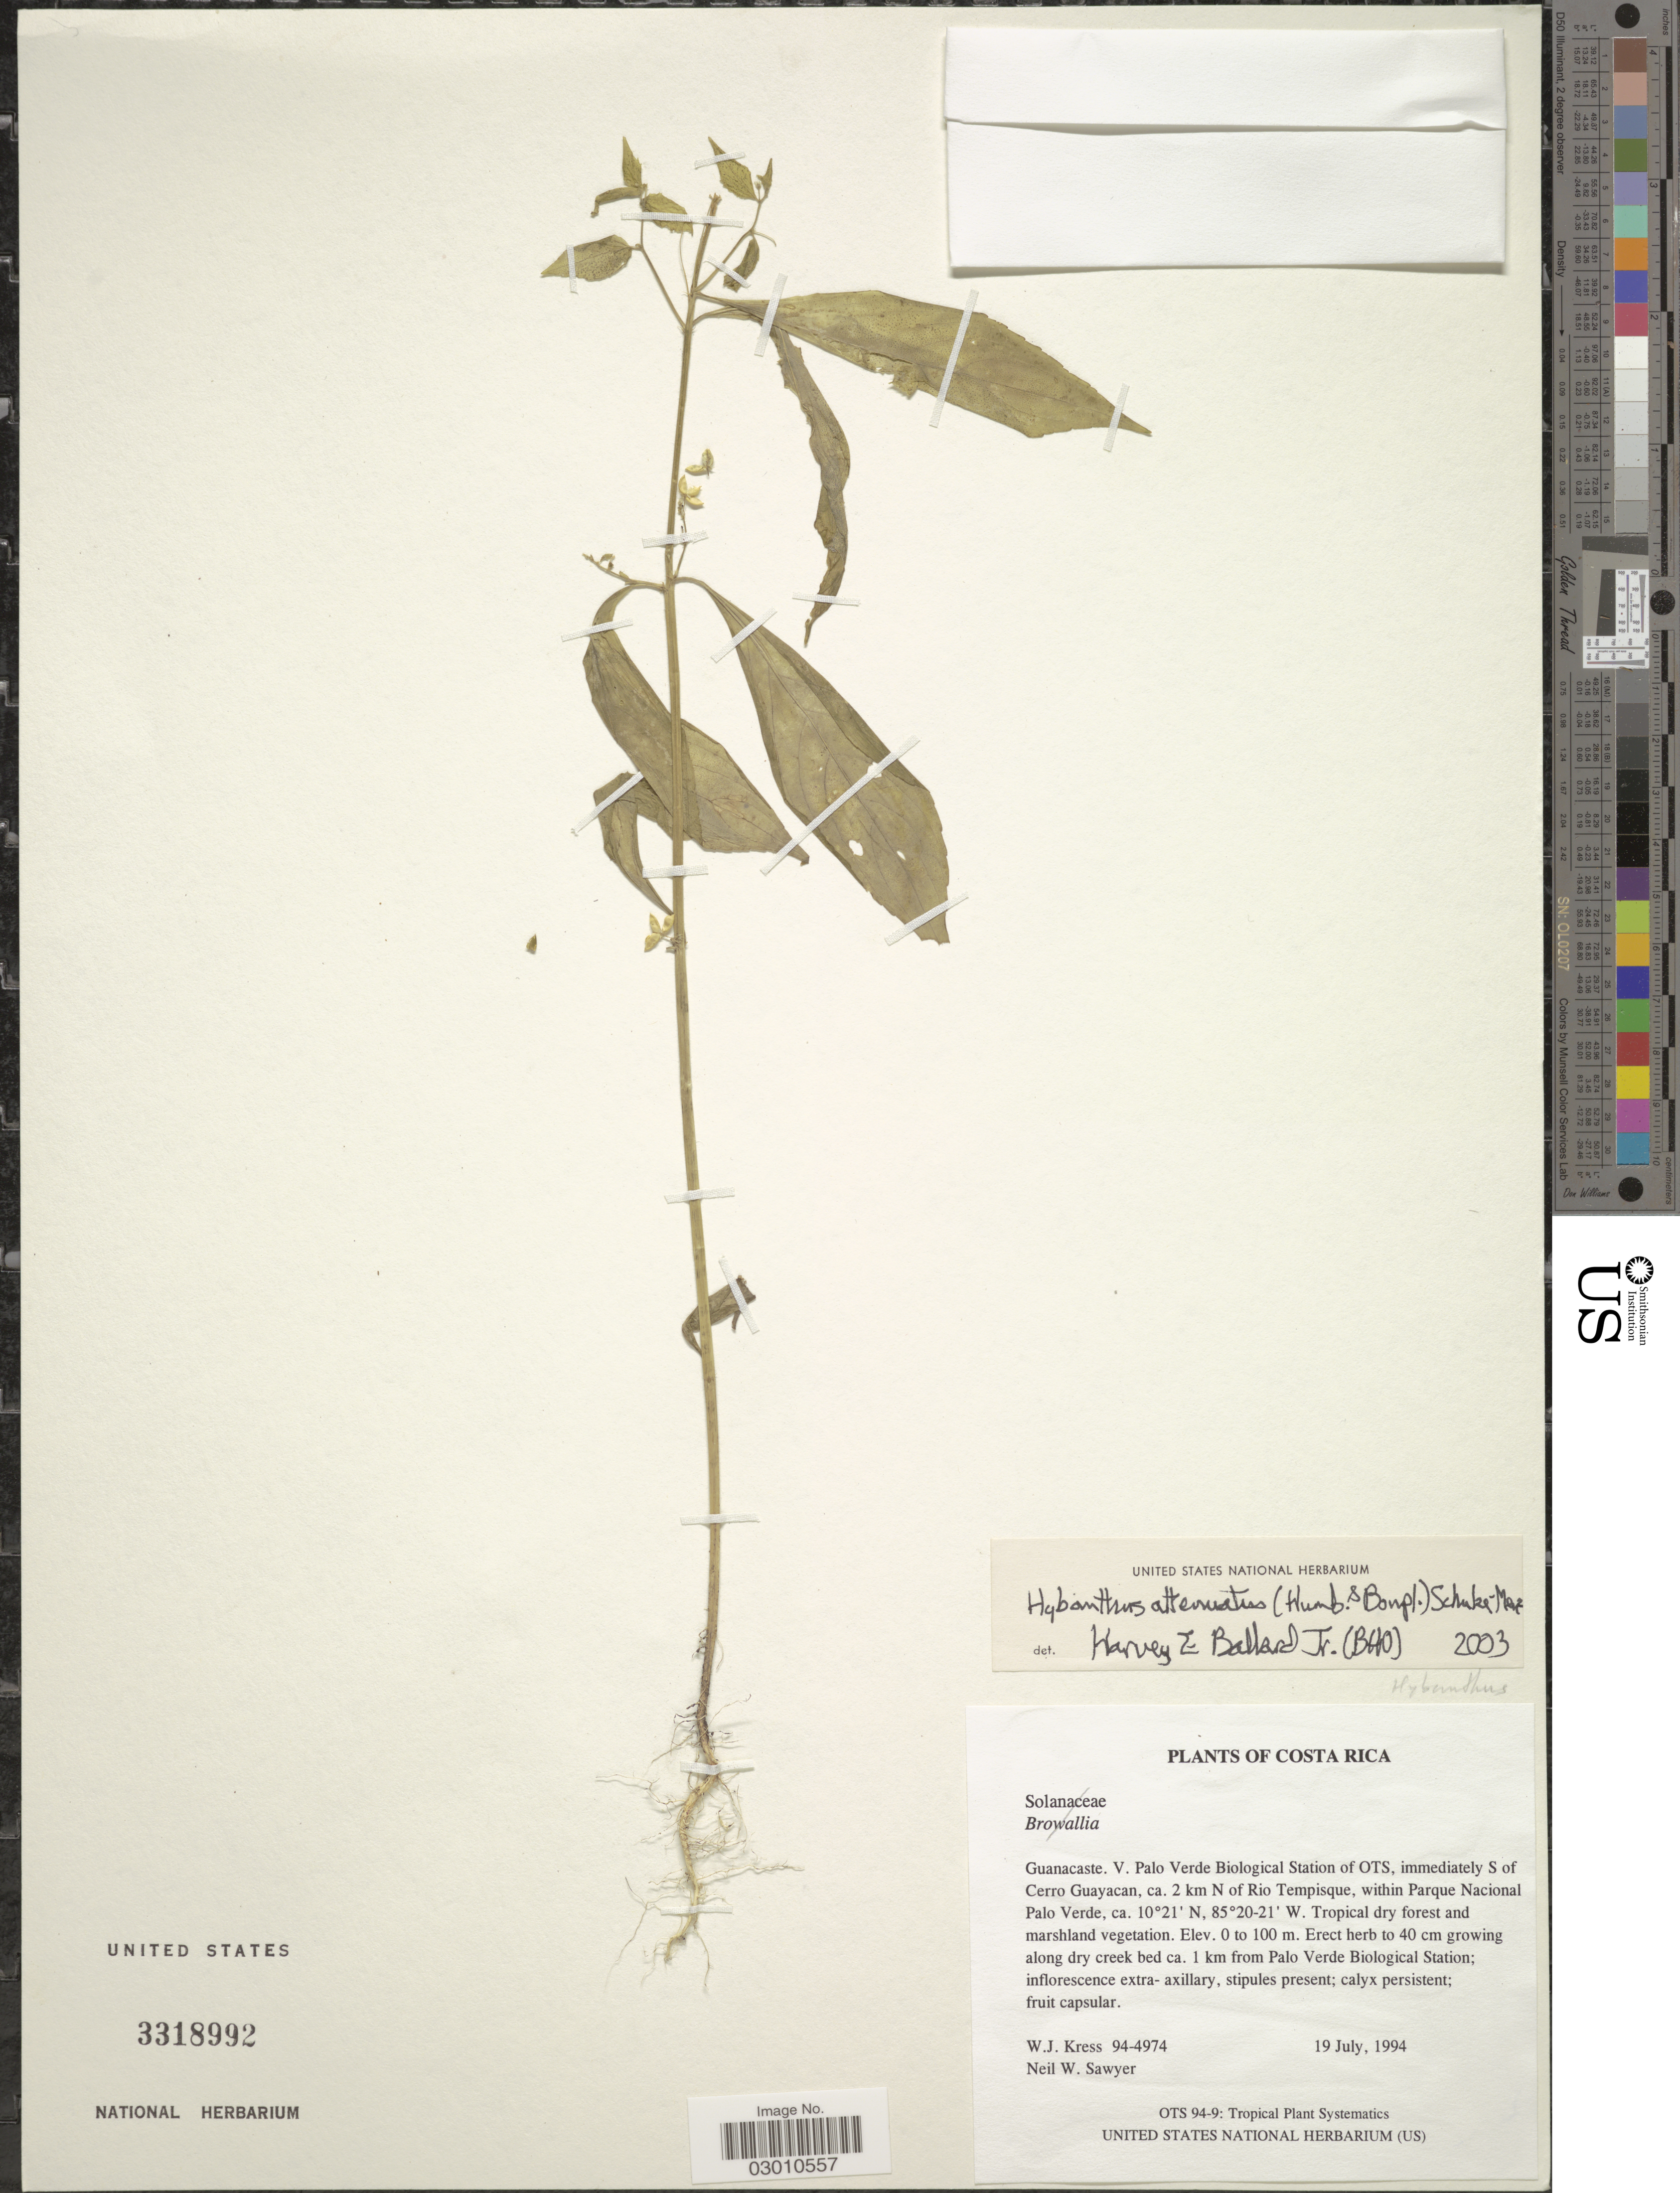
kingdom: Plantae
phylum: Tracheophyta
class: Magnoliopsida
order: Malpighiales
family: Violaceae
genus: Pombalia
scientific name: Pombalia attenuata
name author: (Humb. & Bonpl. ex Willd.) Paula-Souza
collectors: W. J. Kress & N. W. Sawyer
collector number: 94-4974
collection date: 1994-07-19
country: Costa Rica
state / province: Guanacaste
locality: V. Palo Verde Biological Station of OTS, immediately S of Cerro Guayacan, ca. 2 km N of Rio Tempisque, within Parque Nacional Palo Verde. Along dry creek bed ca. 1 km from Palo Verde Biological Station.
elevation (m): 0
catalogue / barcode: US 3318992